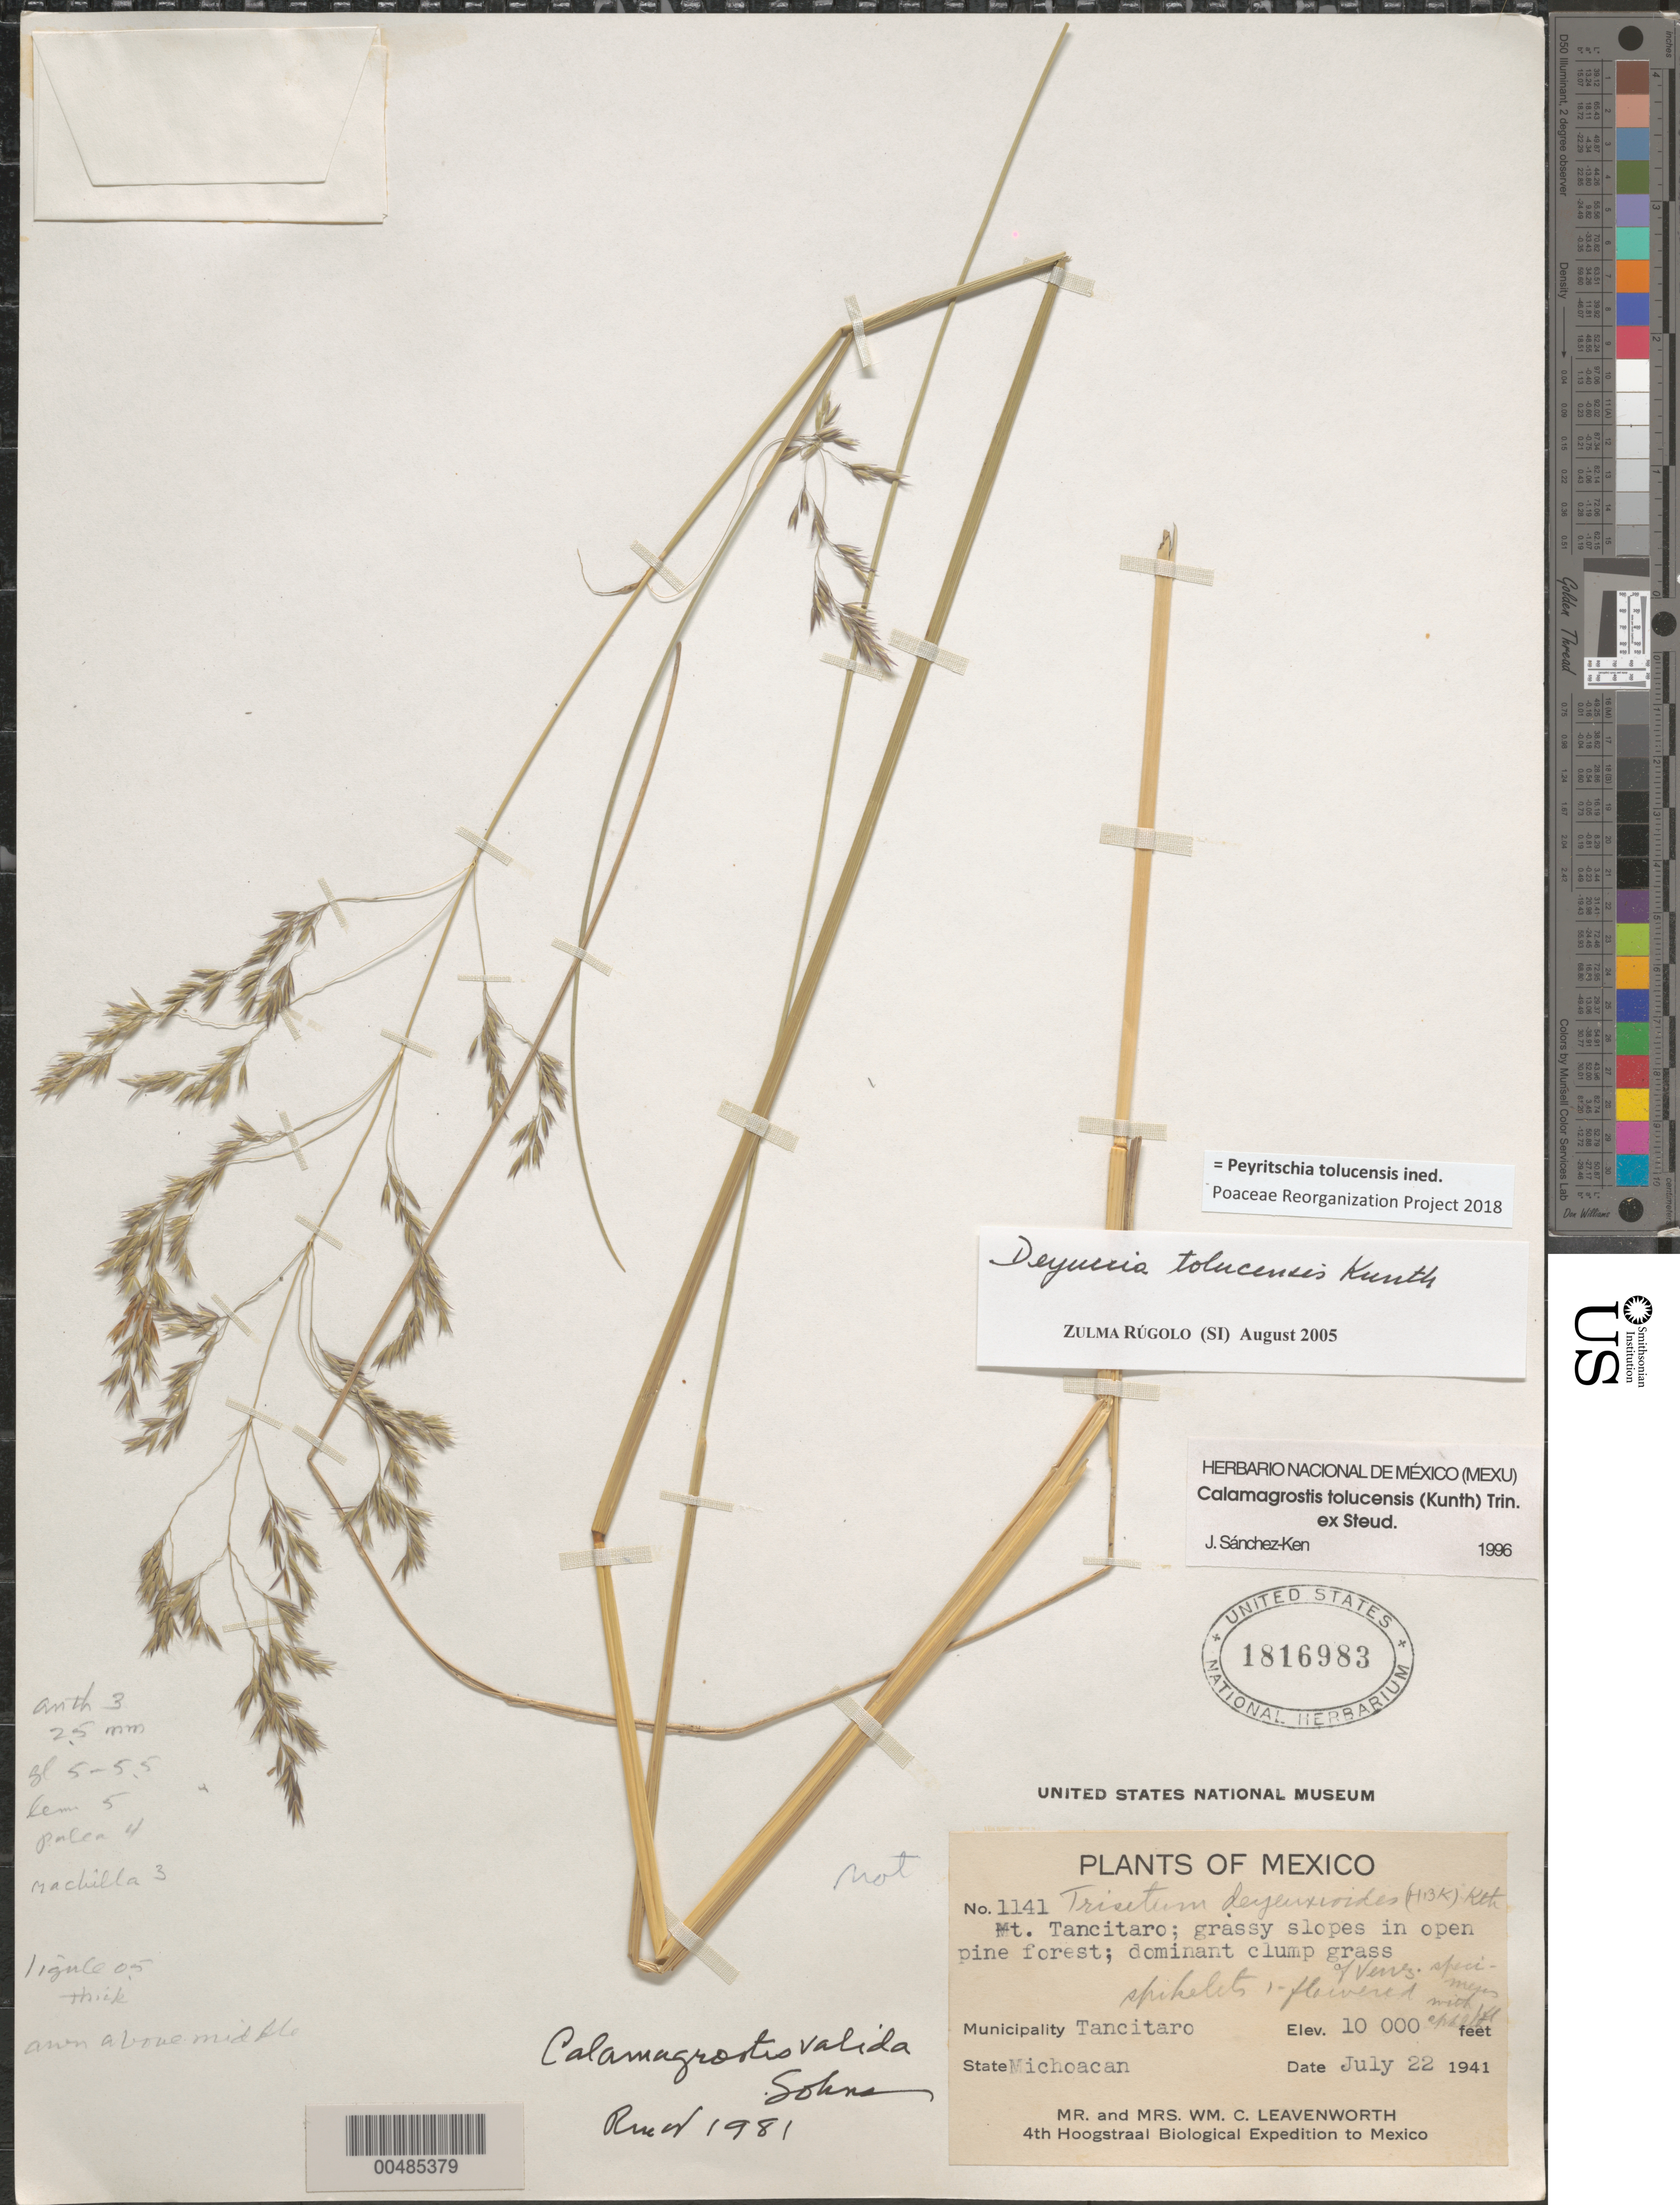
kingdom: Plantae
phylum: Tracheophyta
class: Liliopsida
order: Poales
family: Poaceae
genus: Peyritschia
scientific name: Peyritschia tolucensis ined.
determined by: Poaceae Reorganization Project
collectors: W. C. Leavenworth & Mrs. W. C. Leavenworth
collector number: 1141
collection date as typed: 22 Jul 1941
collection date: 1941-07-22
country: Mexico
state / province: Michoacán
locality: Mt. Tancitaro, Mun. Tancitaro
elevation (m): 3048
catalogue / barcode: US 1816983